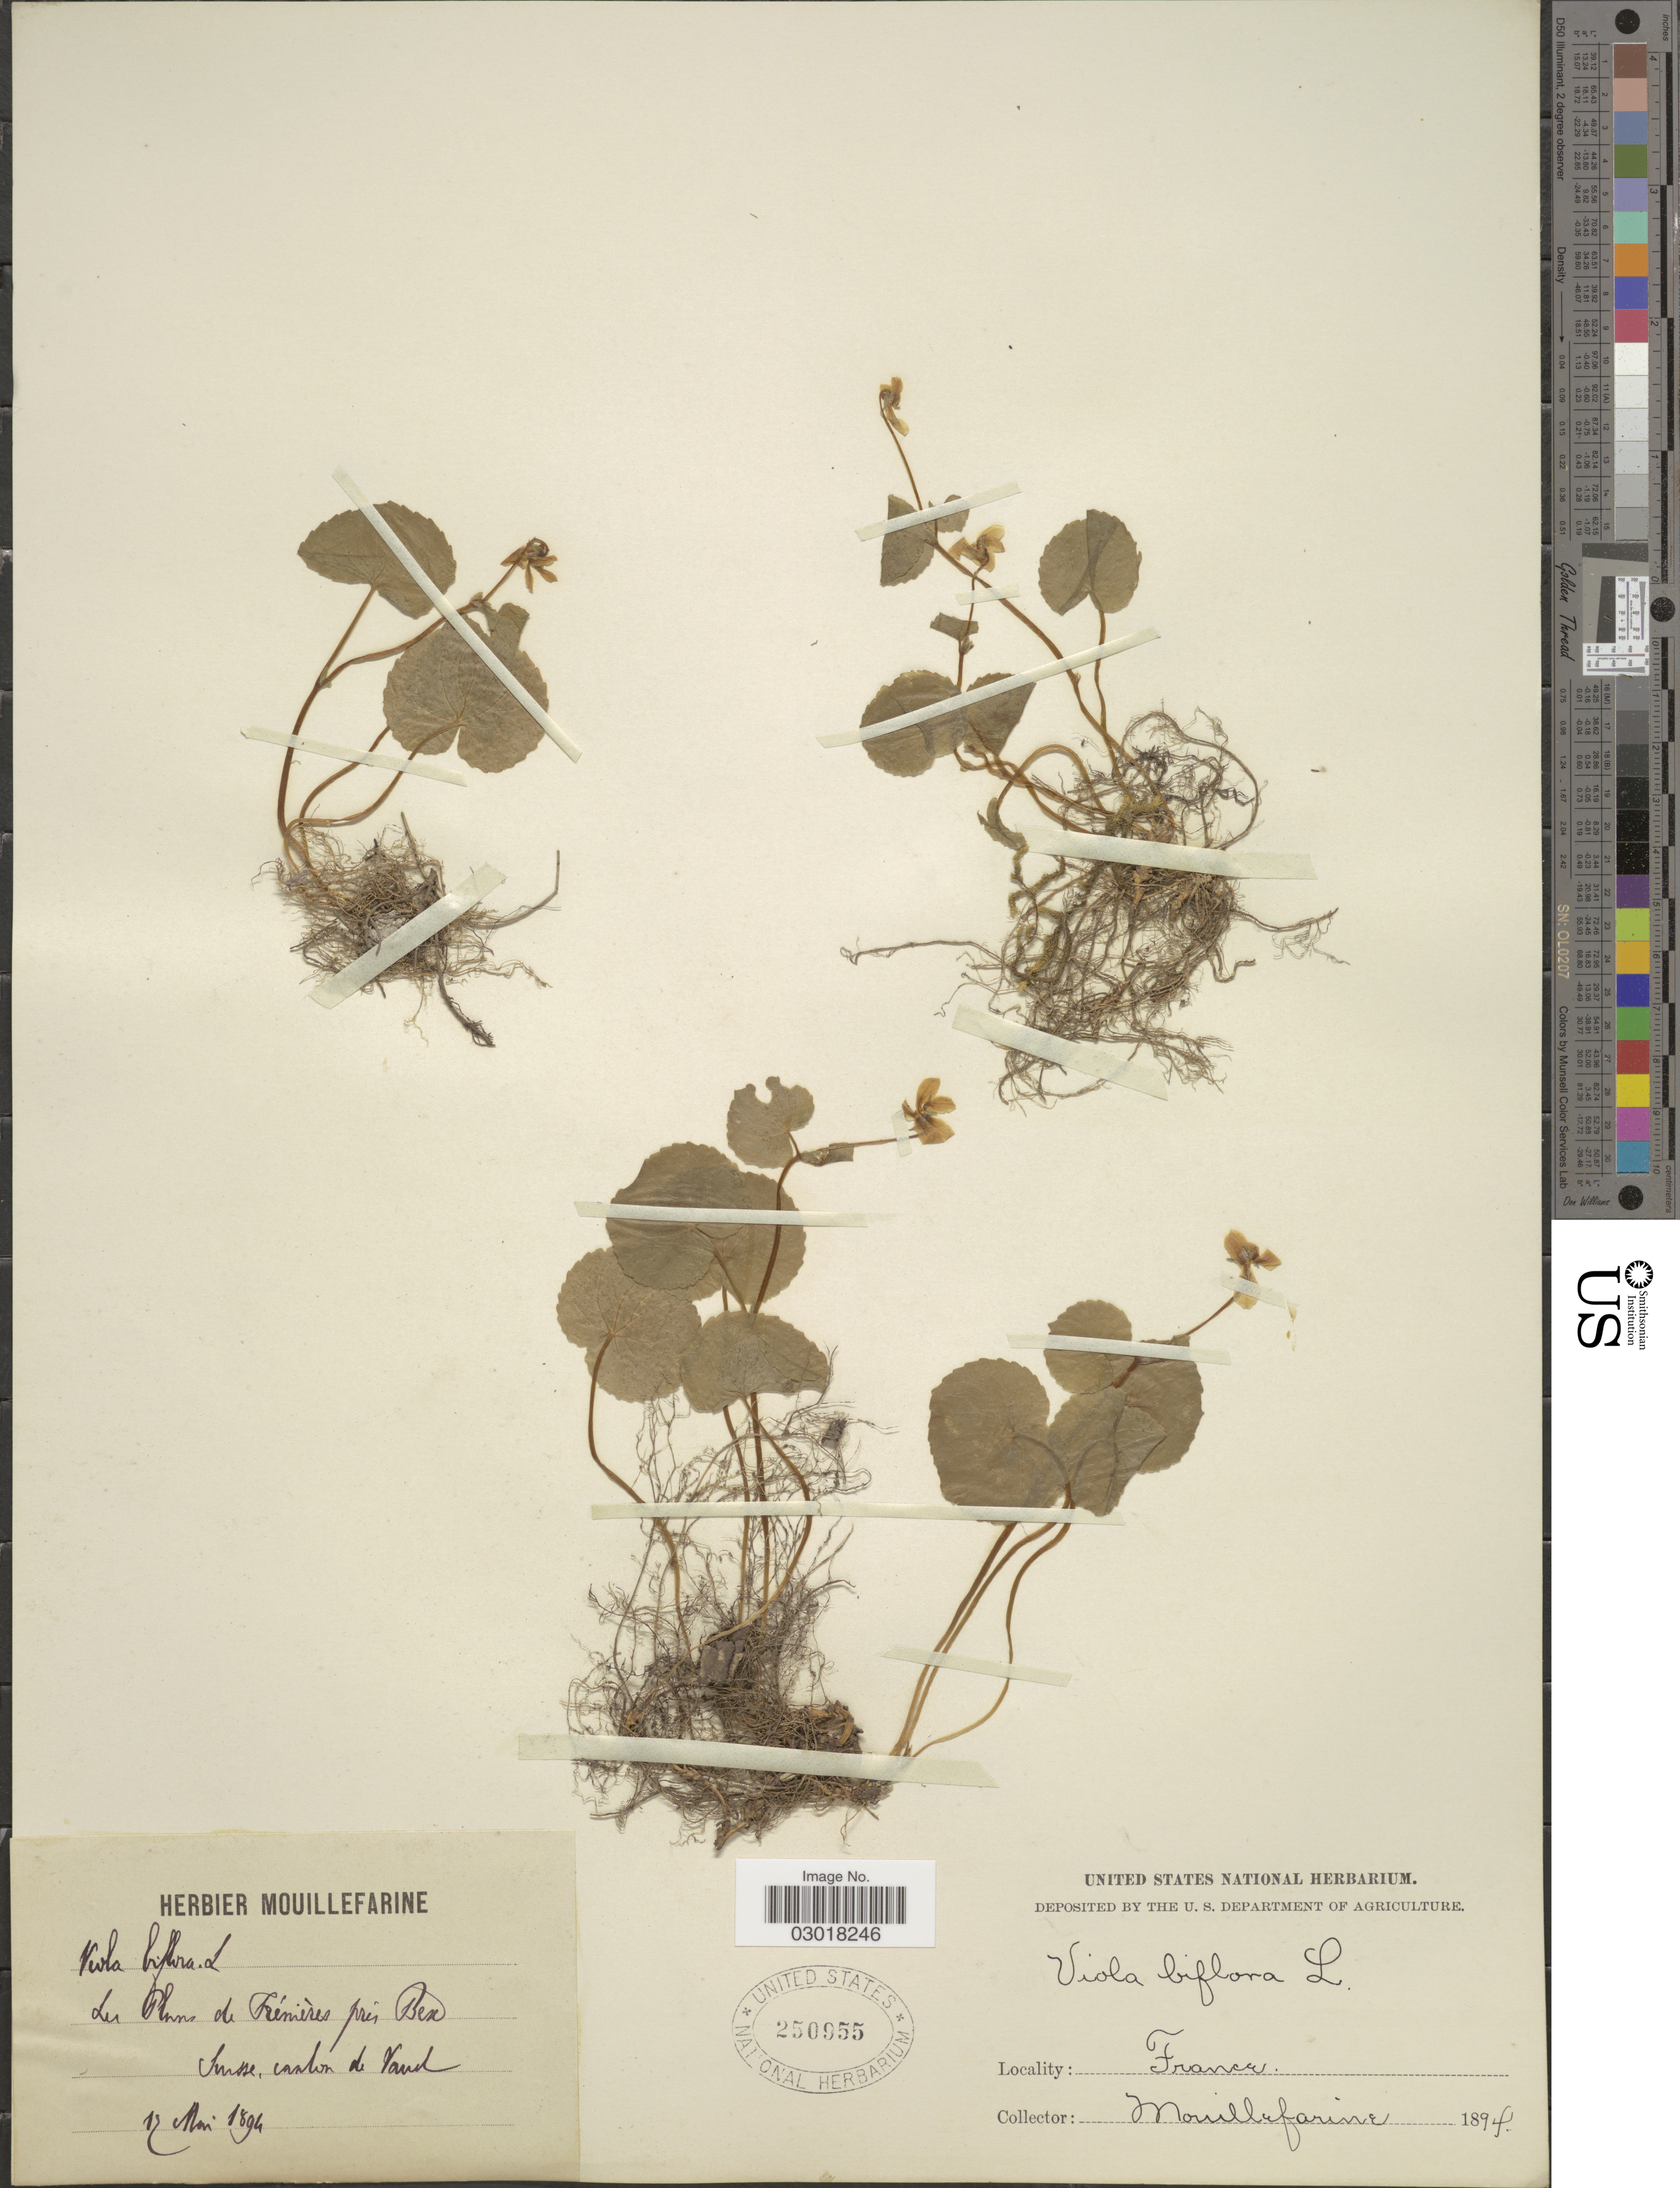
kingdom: Plantae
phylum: Tracheophyta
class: Magnoliopsida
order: Malpighiales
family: Violaceae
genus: Viola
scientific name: Viola biflora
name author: L.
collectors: A. Mouillefarine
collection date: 1894-05-17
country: Switzerland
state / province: Vaud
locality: Les R[illegible text] de [illegible text]enueres preés Bex Suisse, canton de Vaud.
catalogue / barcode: US 250955